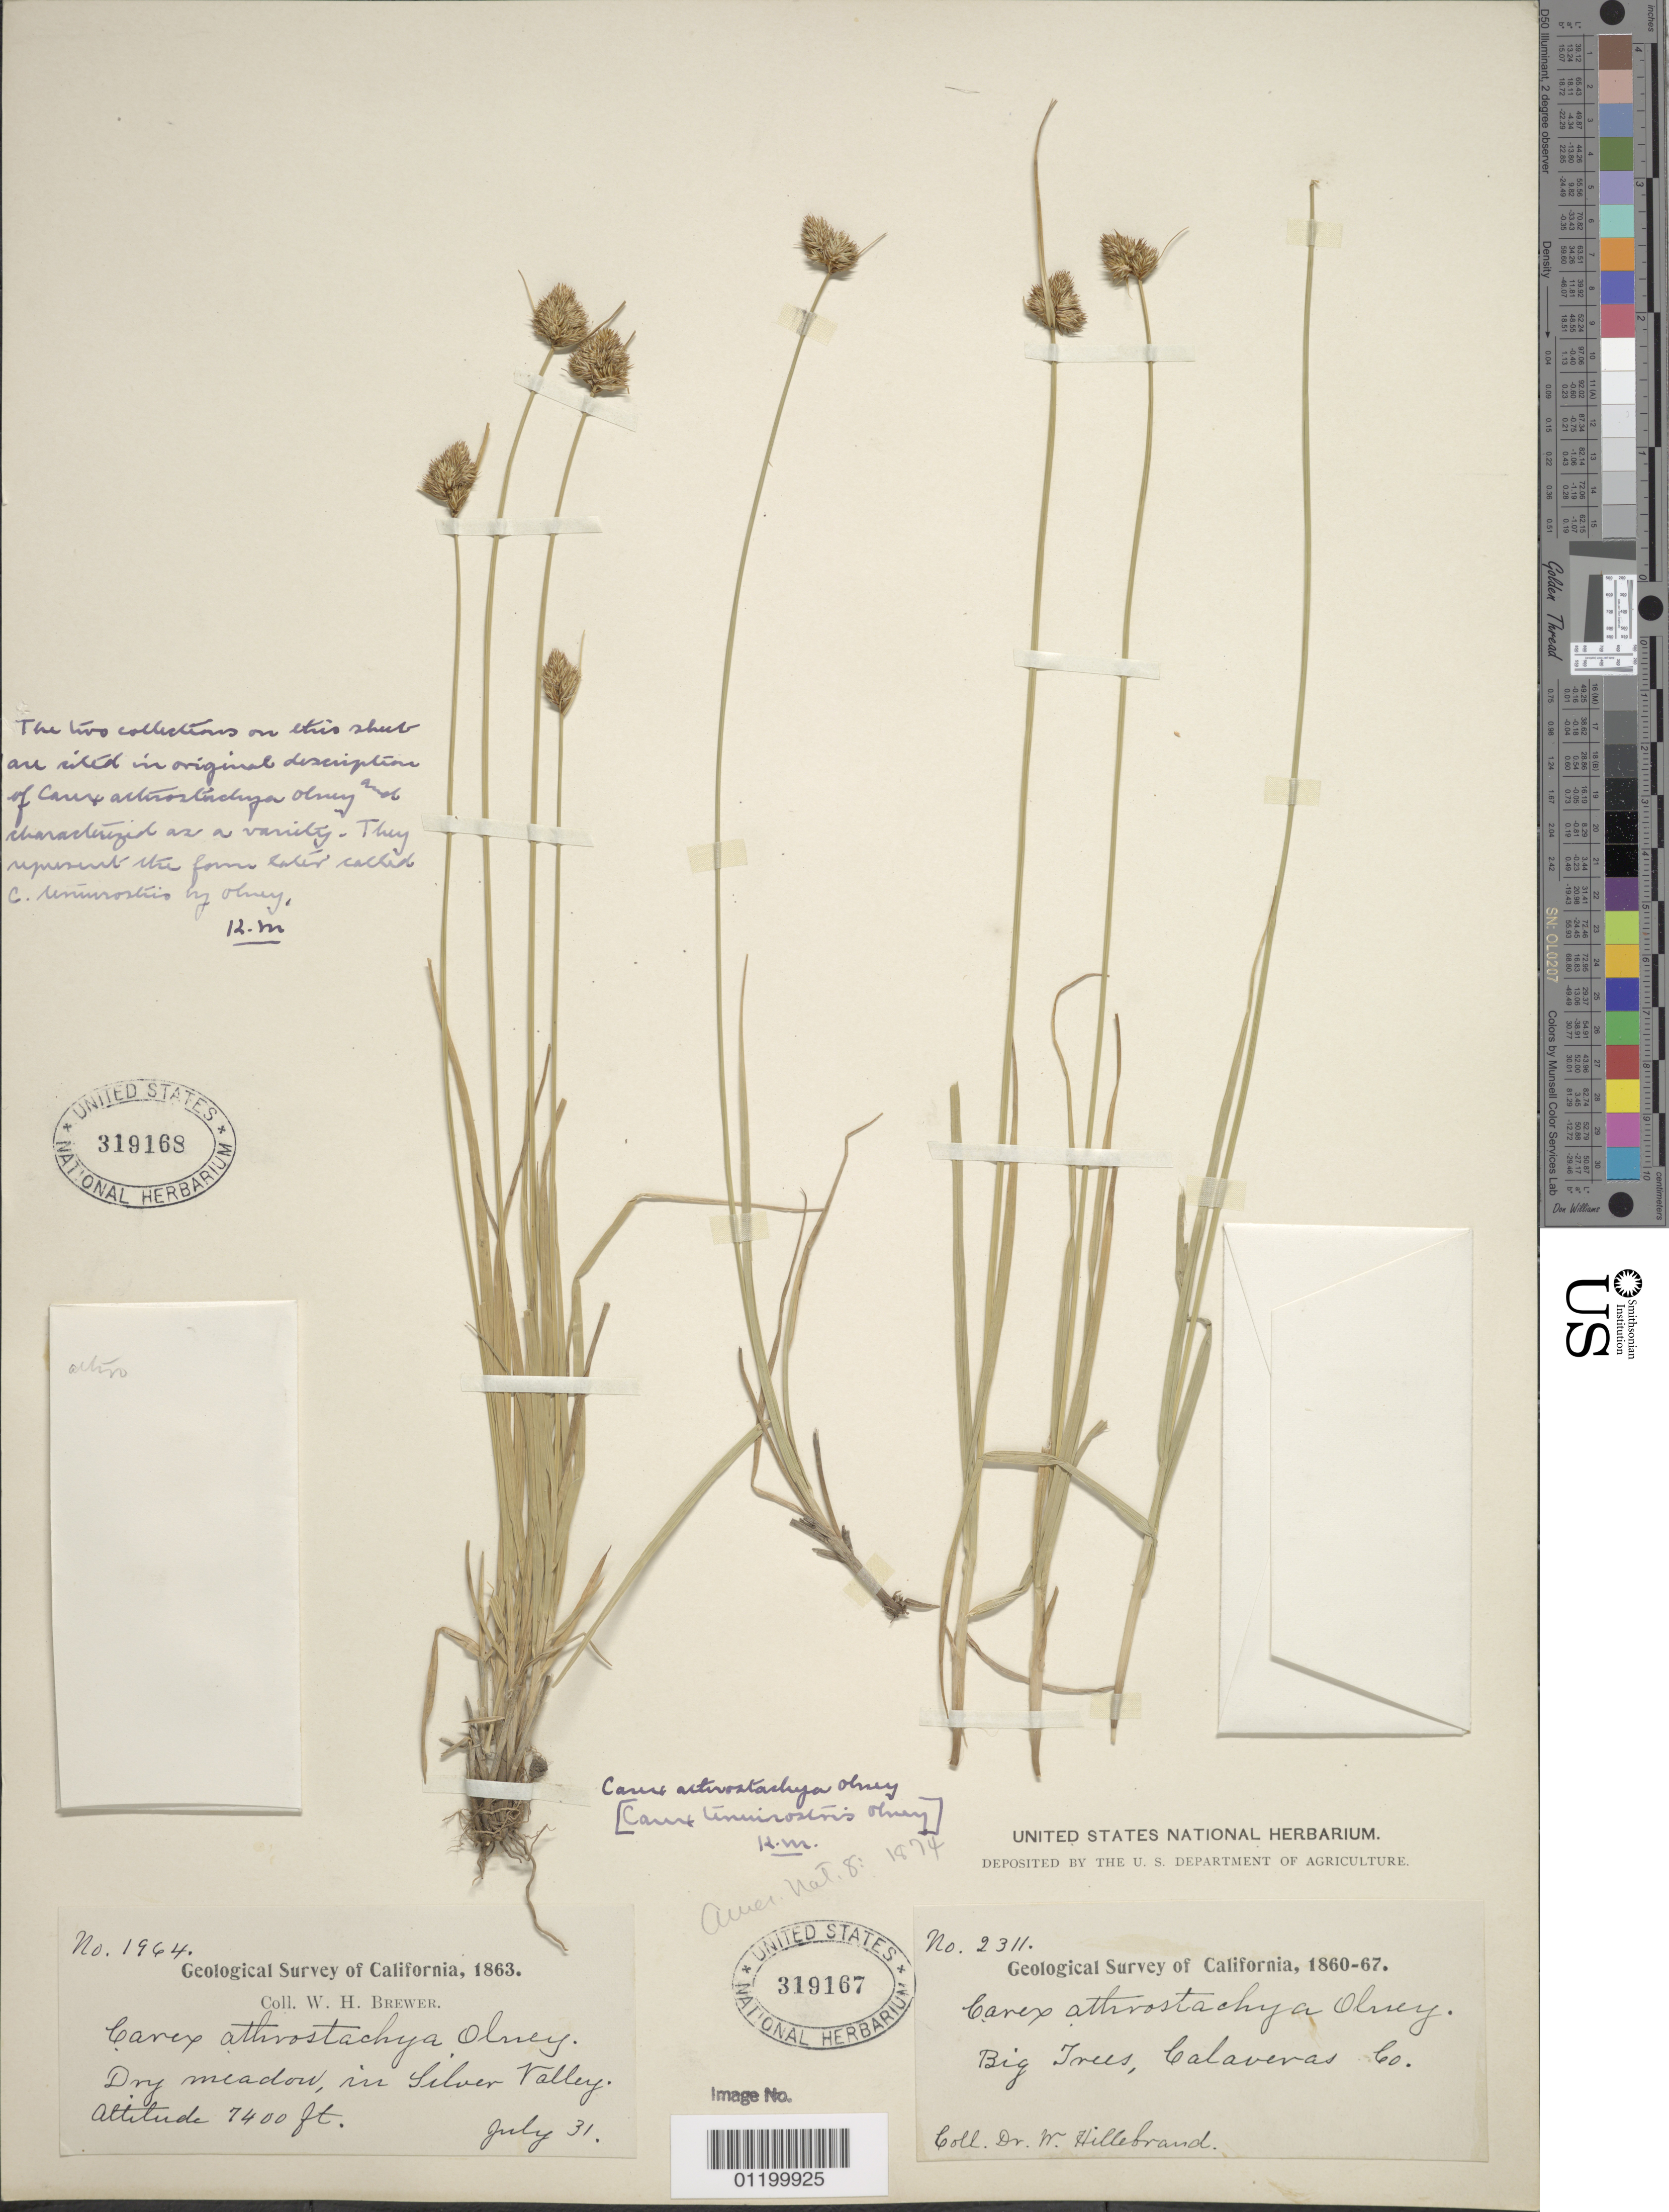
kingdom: Plantae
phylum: Tracheophyta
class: Liliopsida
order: Poales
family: Cyperaceae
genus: Carex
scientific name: Carex athrostachya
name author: Olney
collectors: W. Hillebrand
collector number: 2311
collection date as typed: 1860 to 1867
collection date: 1860/1867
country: United States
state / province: California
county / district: Calaveras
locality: Big Trees.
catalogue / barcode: US 319167